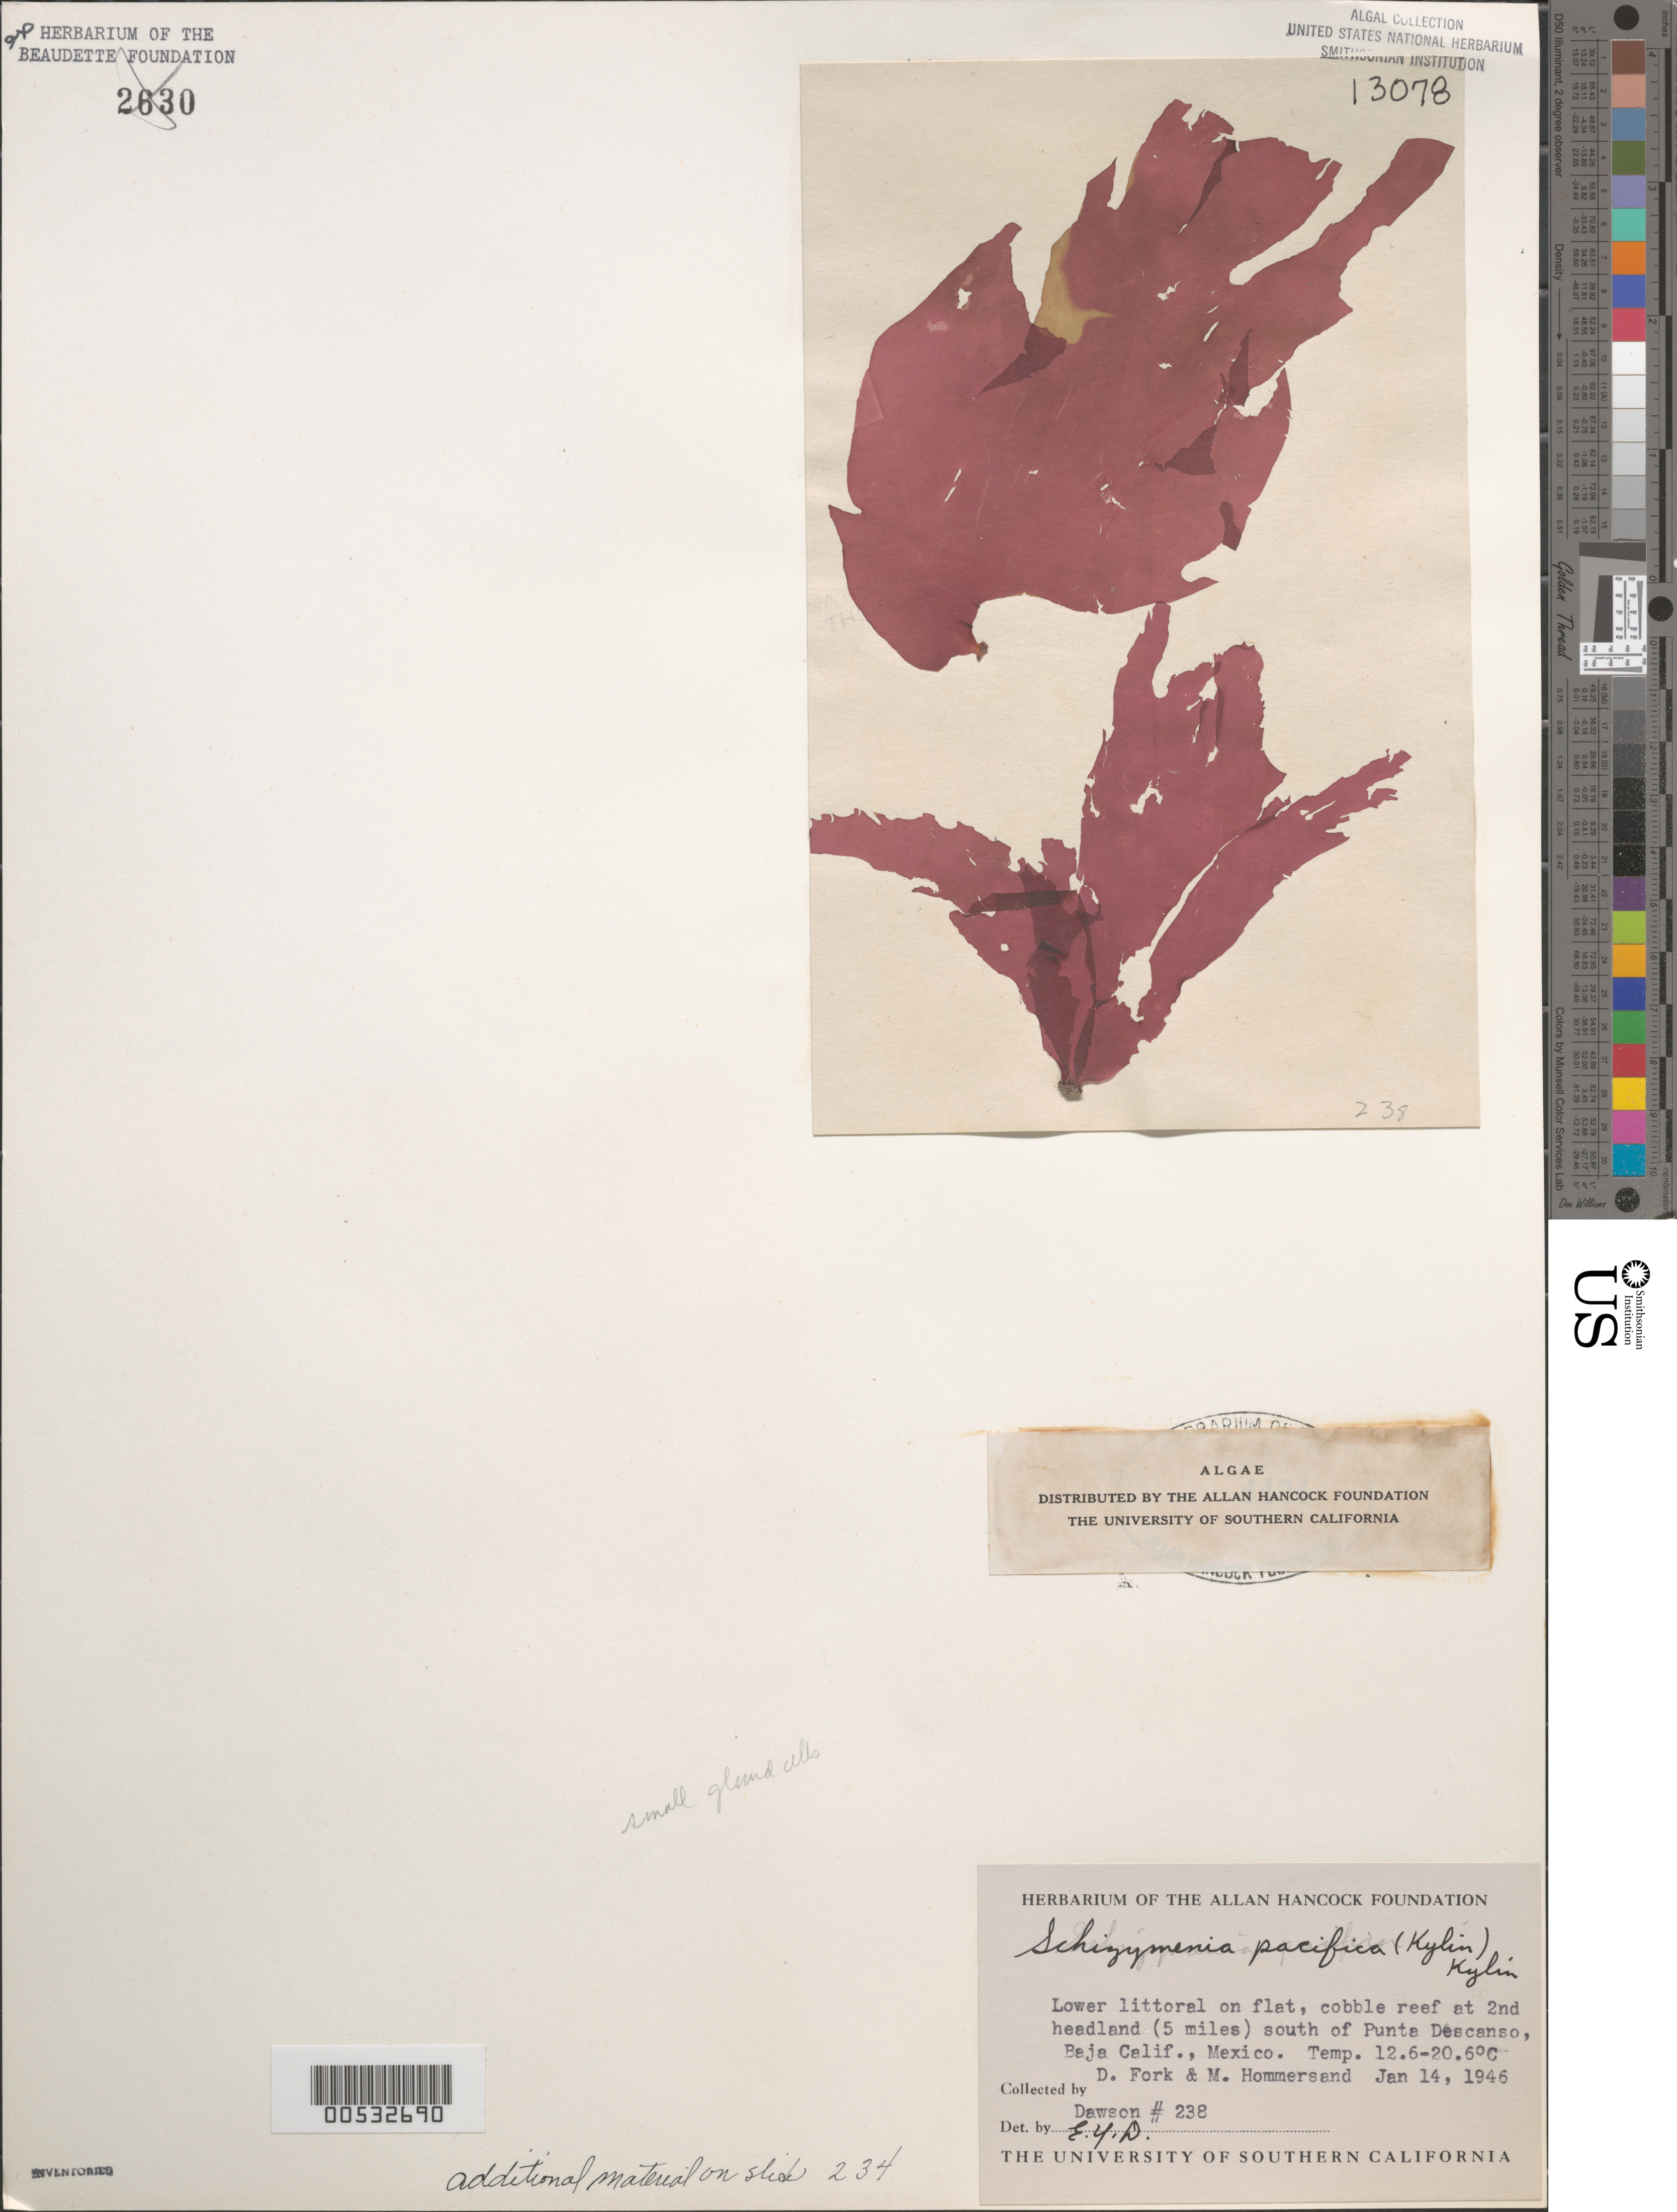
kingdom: Plantae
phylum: Rhodophyta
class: Florideophyceae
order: Nemastomatales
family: Schizymeniaceae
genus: Schizymenia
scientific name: Schizymenia pacifica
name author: (Kylin) Kylin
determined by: Dawson, E. Y.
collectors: D. Fork & M. H. Hommersand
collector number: EYD 238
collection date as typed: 14 Jan 1946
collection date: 1946-01-14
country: Mexico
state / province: Baja California Norte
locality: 2nd headland (5 miles) south of Punta Descanso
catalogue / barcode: US 13078